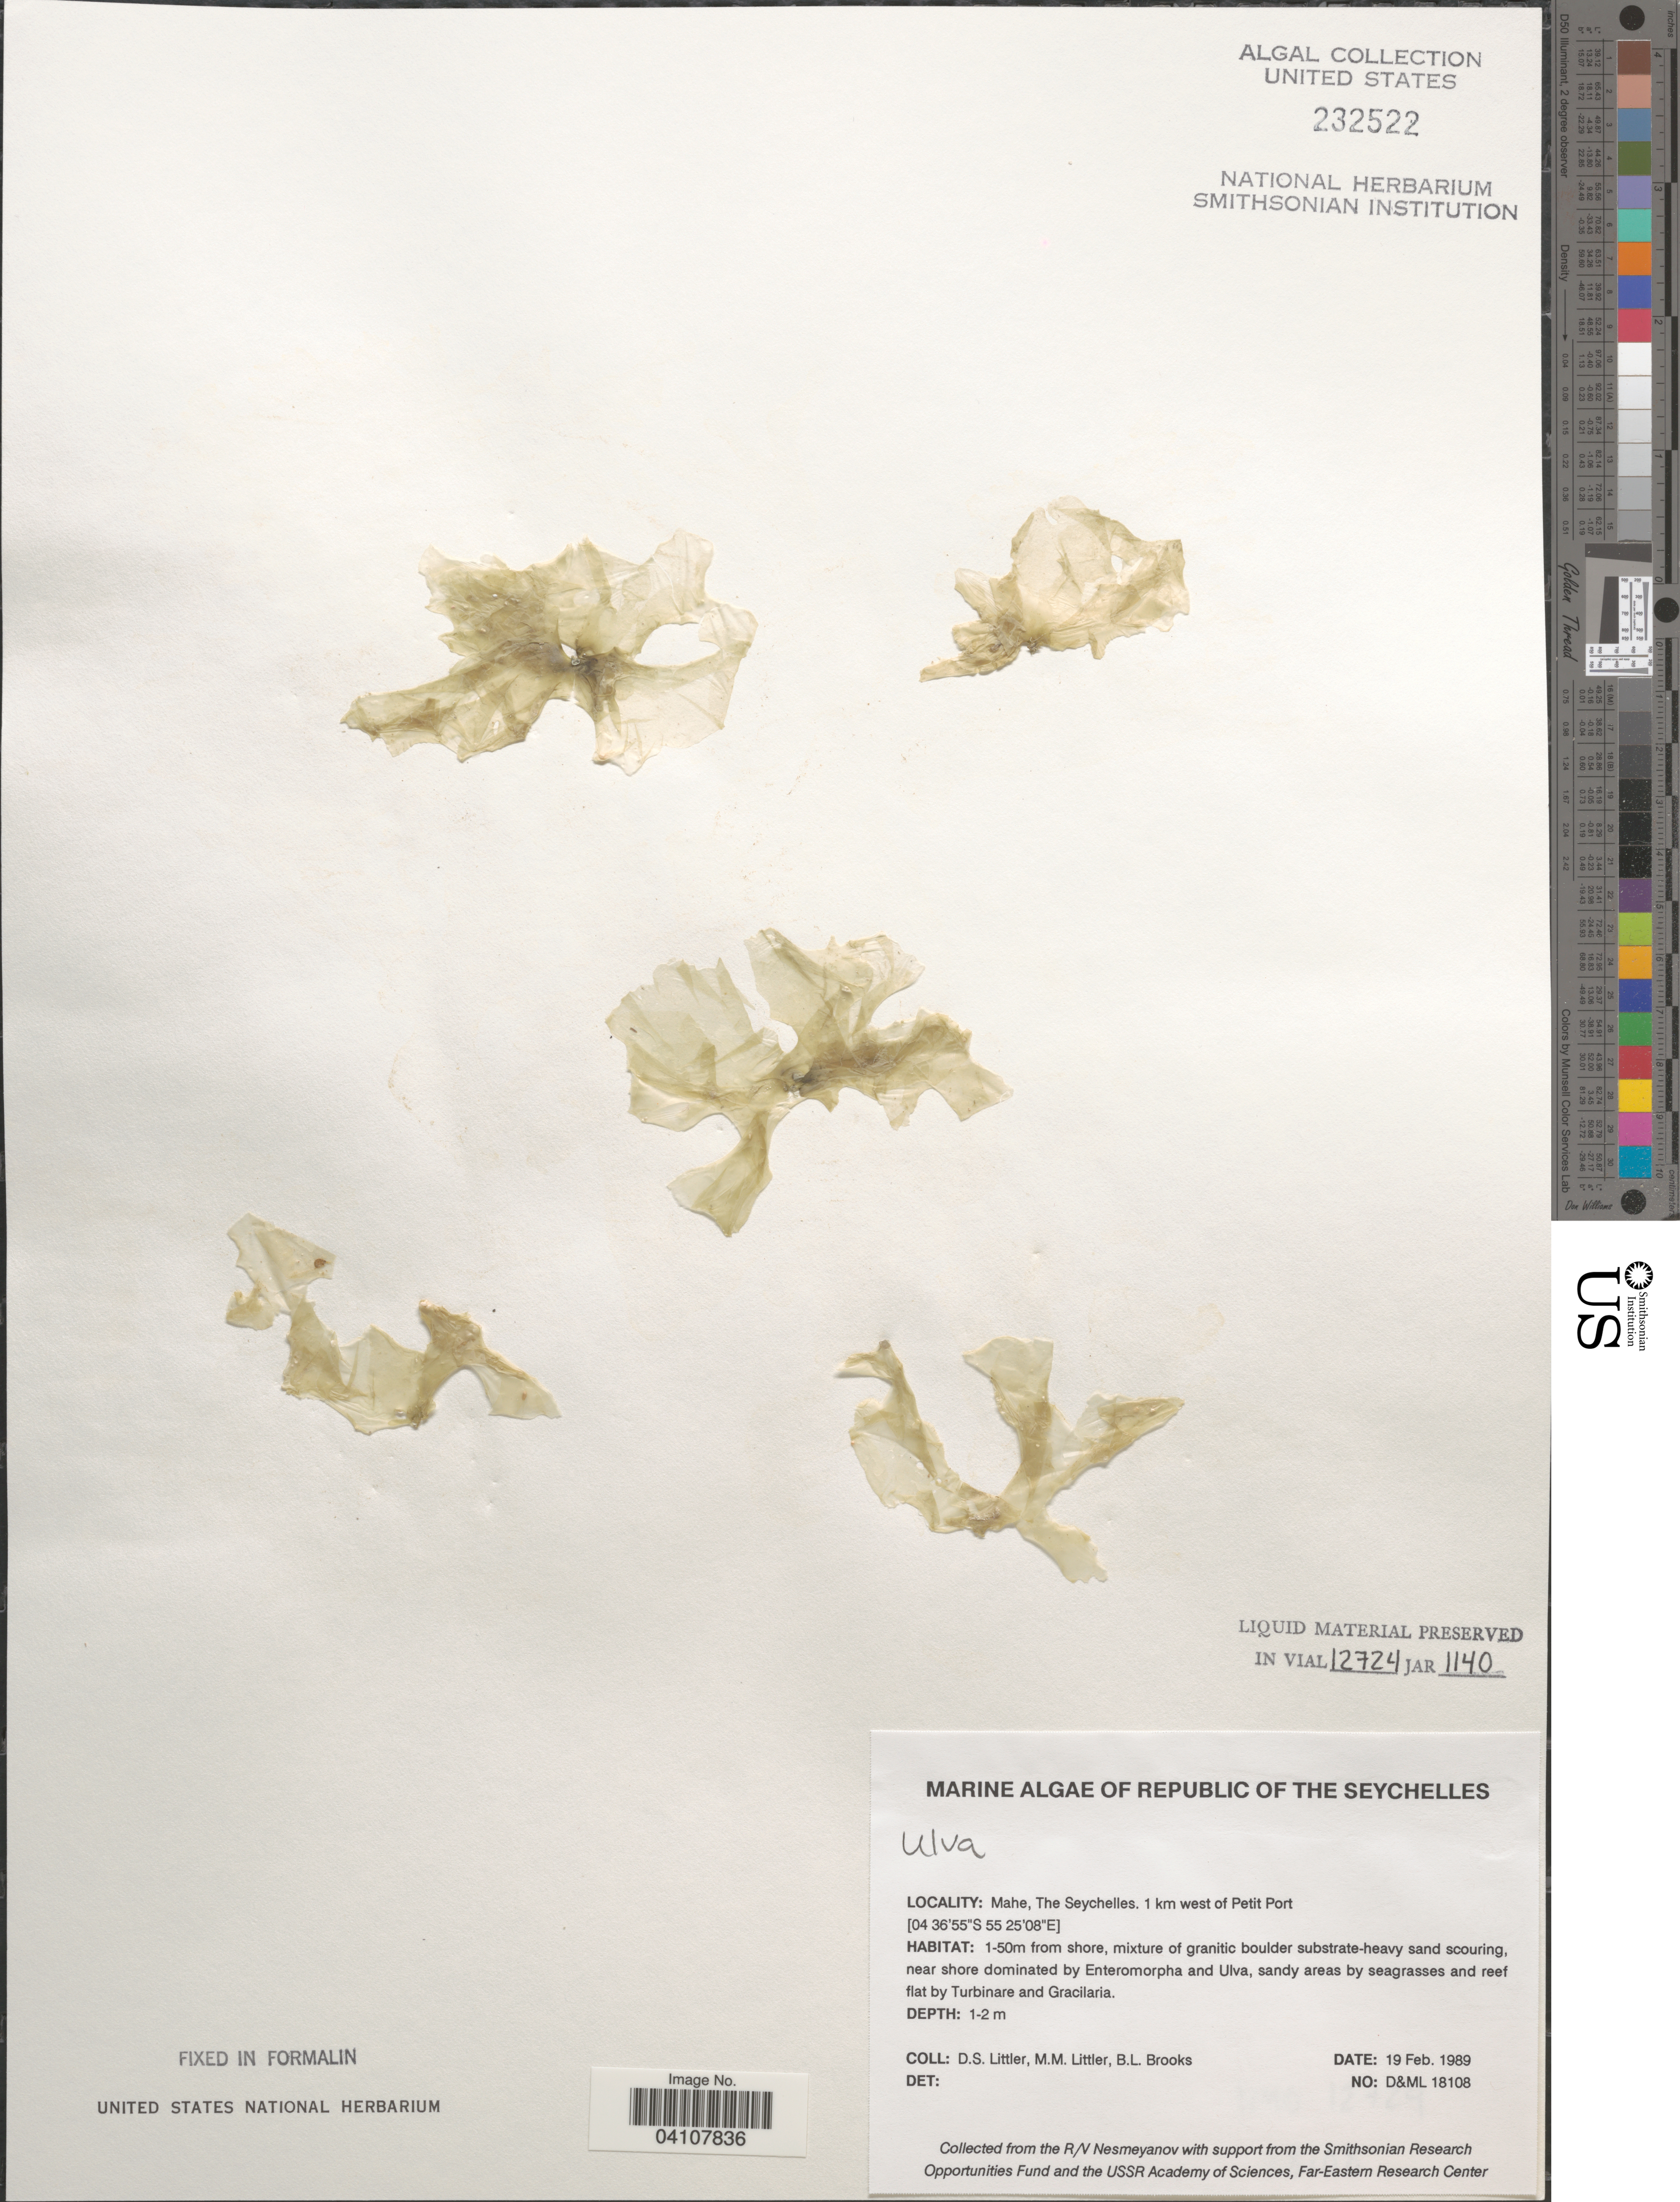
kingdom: Plantae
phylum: Chlorophyta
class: Ulvophyceae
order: Ulvales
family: Ulvaceae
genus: Ulva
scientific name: Ulva sp.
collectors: D. S. Littler & B. Brooks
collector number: D&ML18108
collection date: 1989-02-19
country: Seychelles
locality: Republic of the Seychelles. Mahe, 1 km west of Petit Port. 1-50m from shore.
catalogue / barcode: US 232522